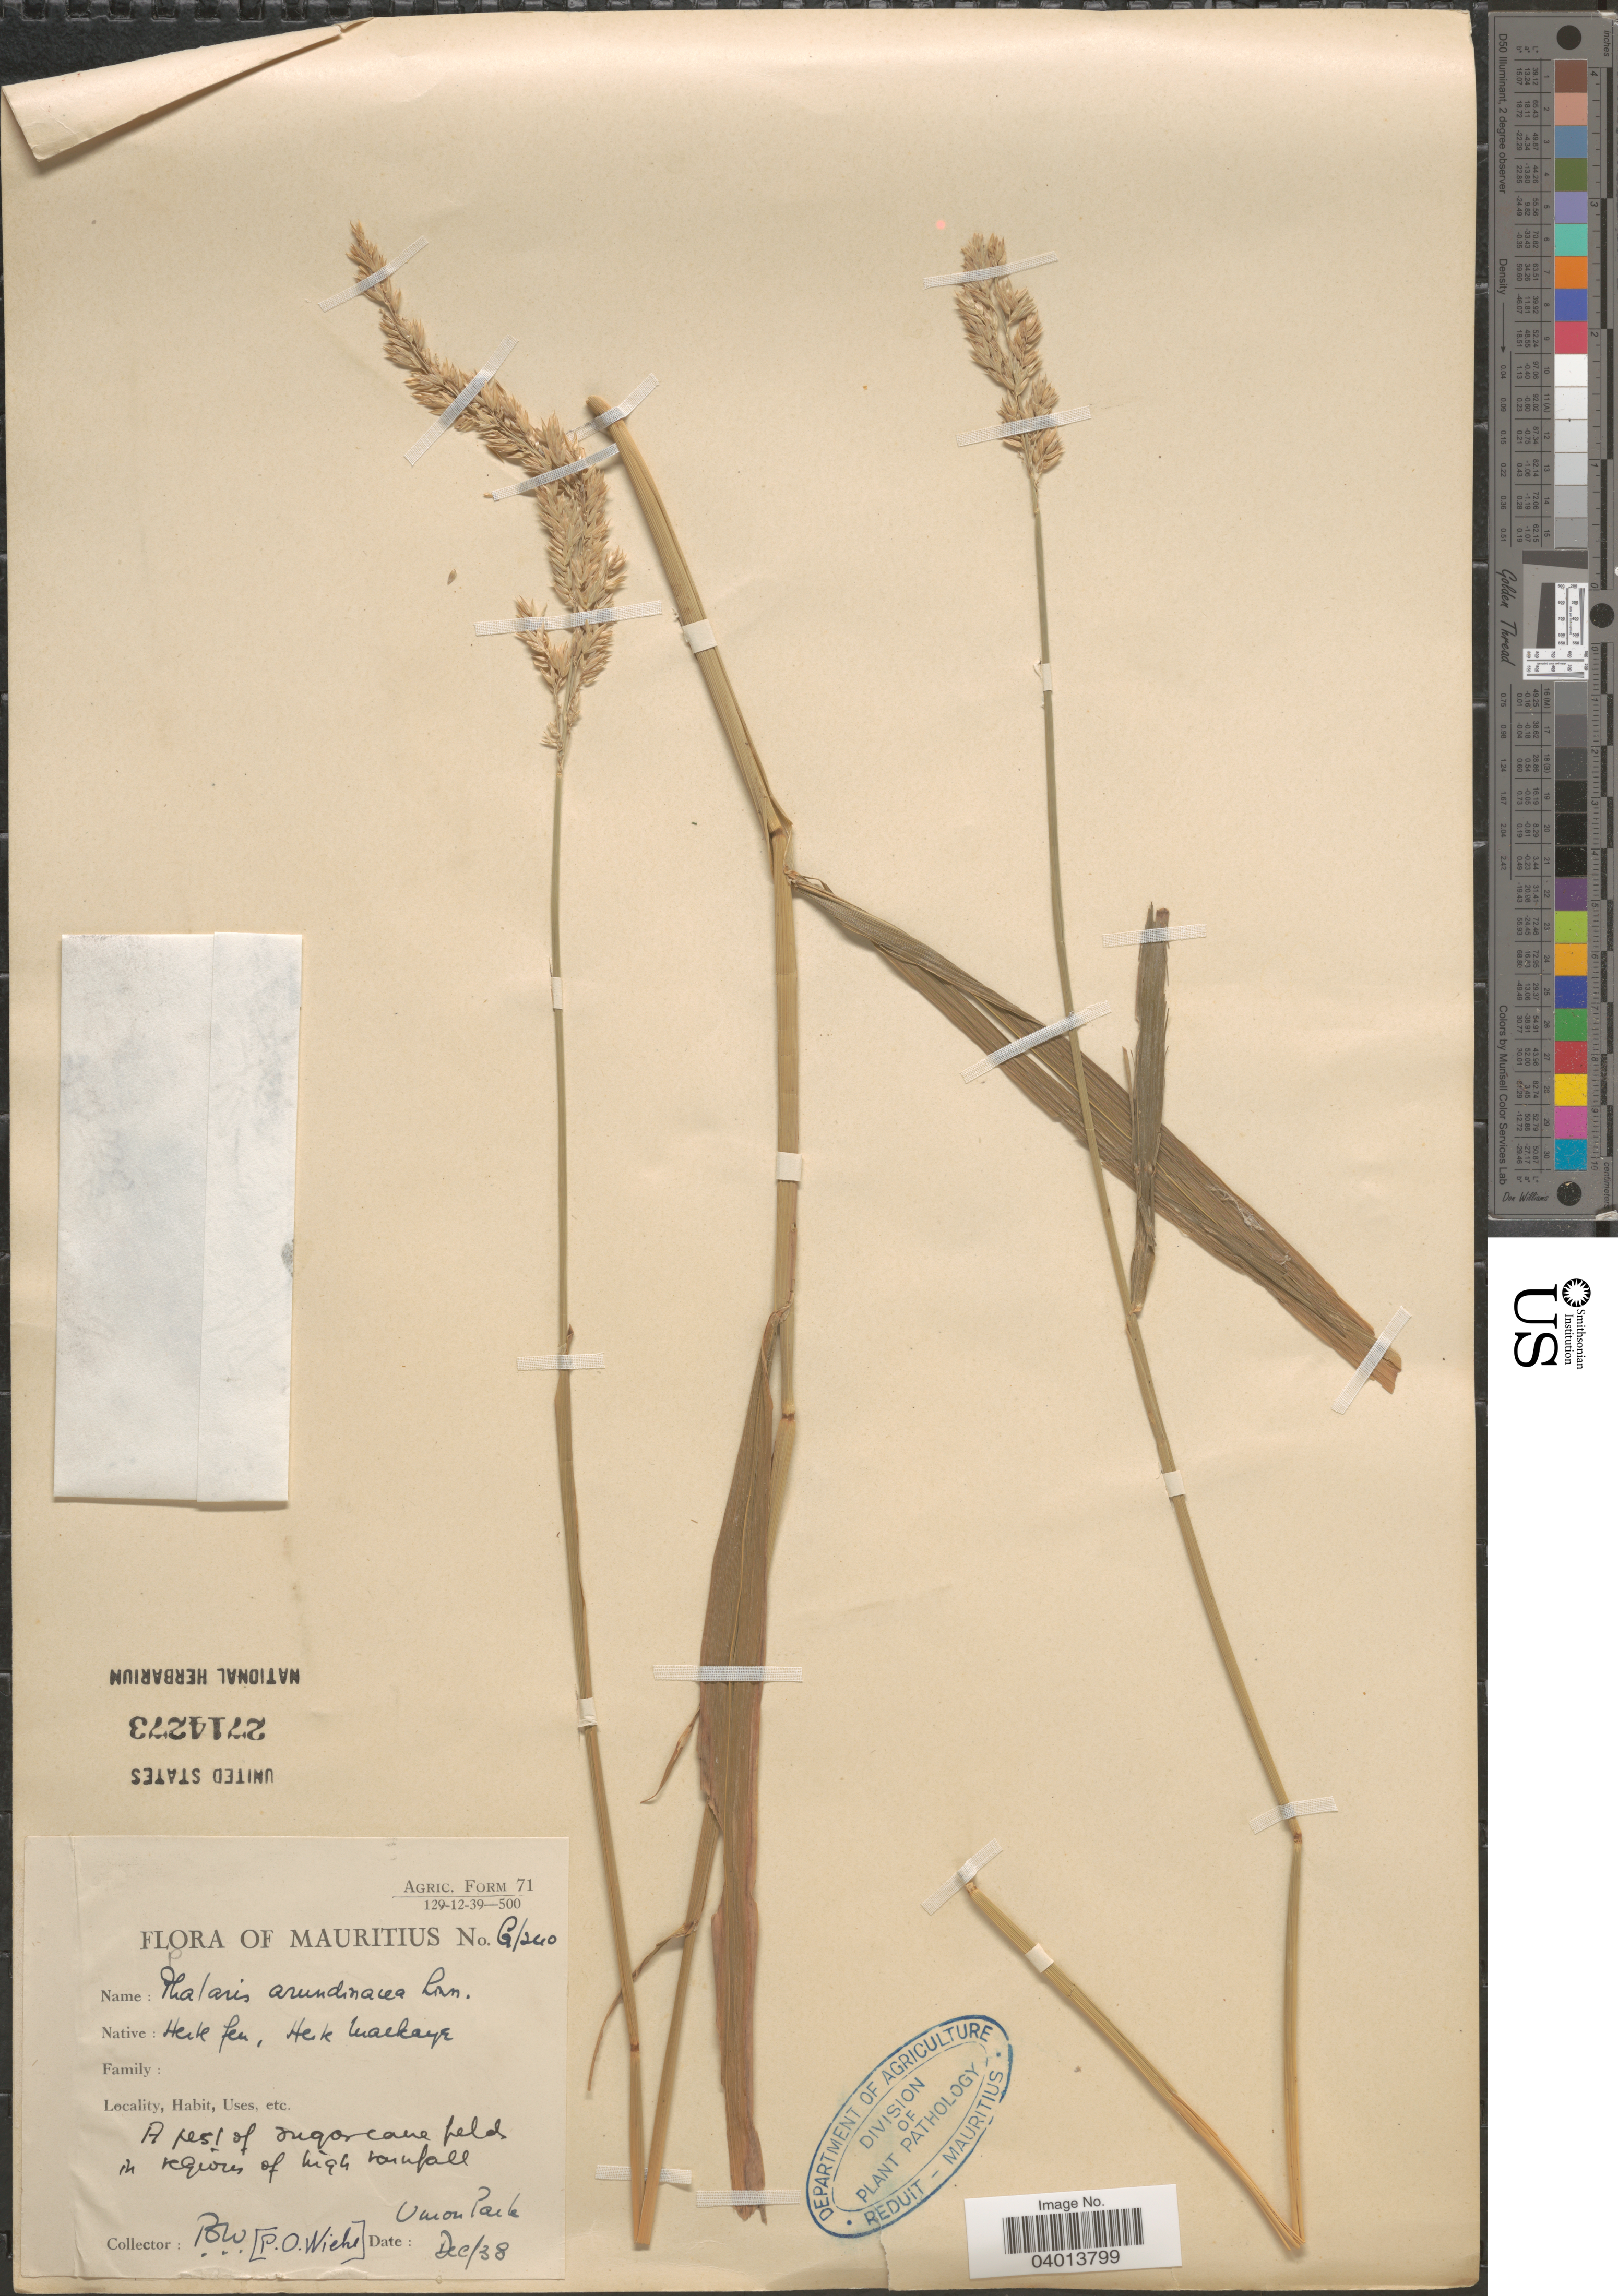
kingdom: Plantae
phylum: Tracheophyta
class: Liliopsida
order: Poales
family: Poaceae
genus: Phalaris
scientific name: Phalaris arundinacea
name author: L.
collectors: P. Wiehe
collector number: G/240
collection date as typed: Transcribed d/m/y: /12/38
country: Mauritius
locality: A pest of Sugarcane field in regions of high rainfall. Varon [interpreted] Park.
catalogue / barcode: US 2714273